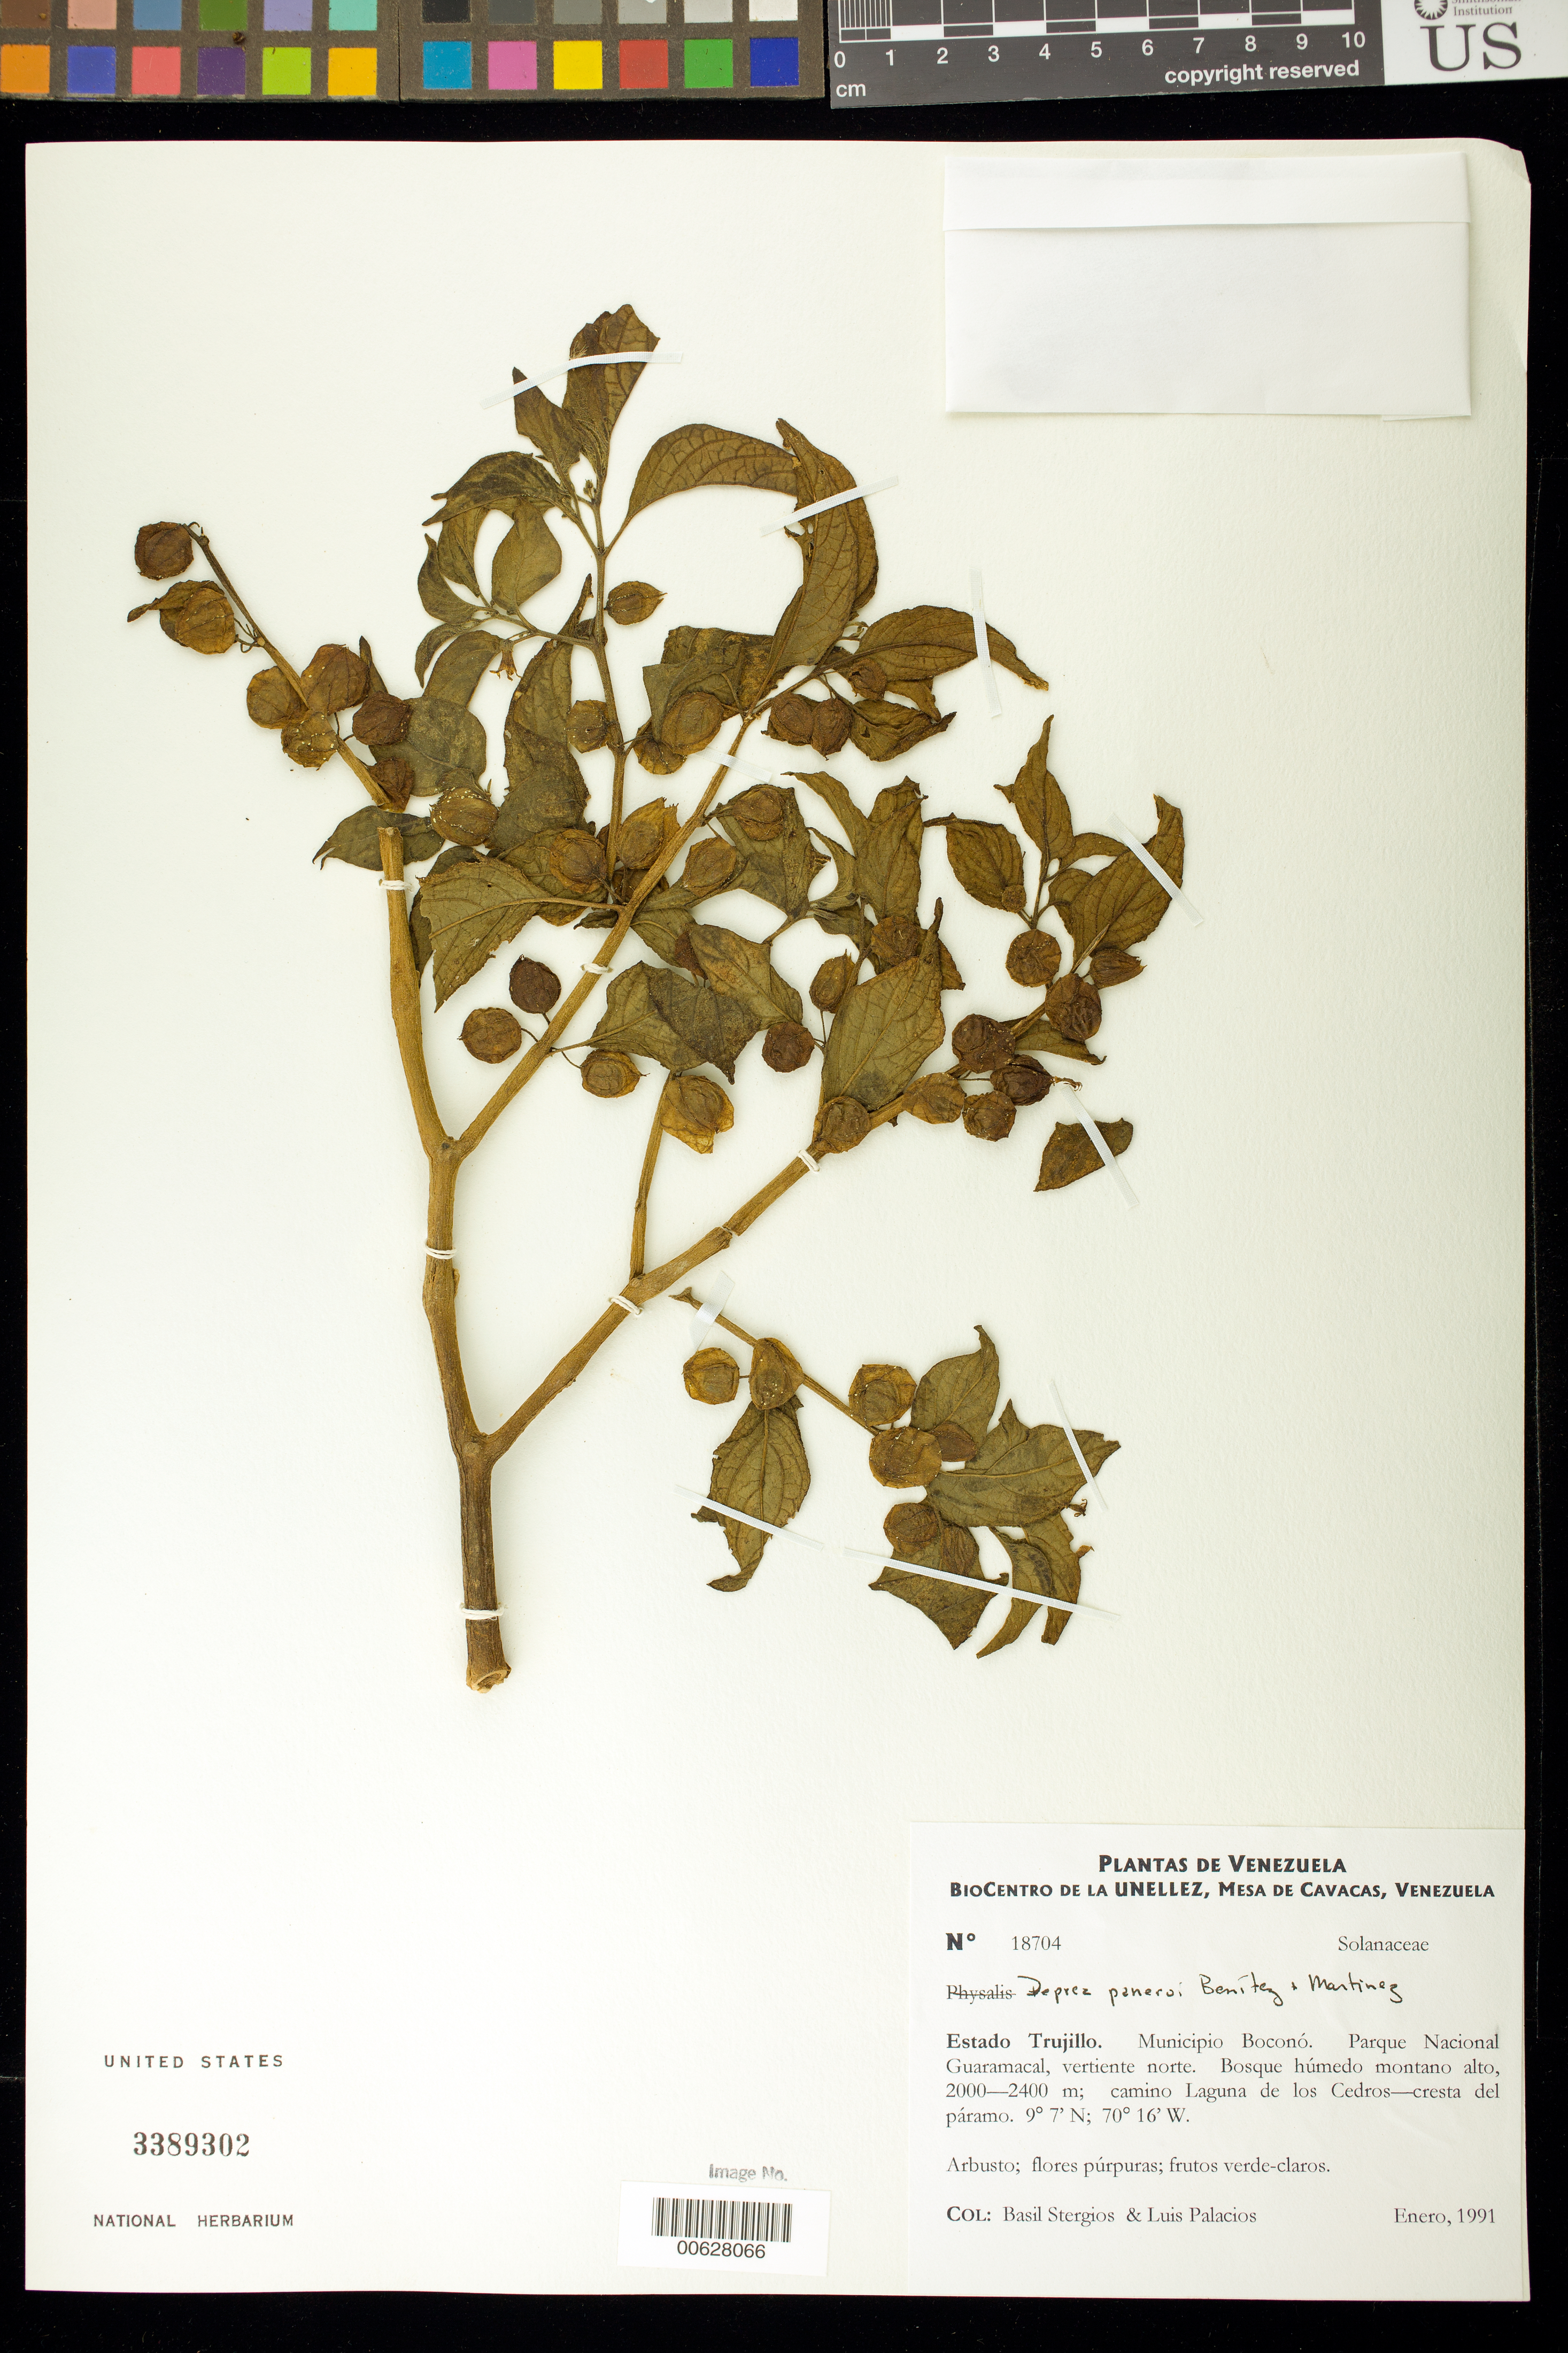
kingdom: Plantae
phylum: Tracheophyta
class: Magnoliopsida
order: Solanales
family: Solanaceae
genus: Deprea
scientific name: Deprea paneroi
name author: Benítez & M. Martinez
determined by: Dorr, L. J., (BOT), Smithsonian Institution - National Museum of Natural History (UNITED STATES)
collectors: B. G. Stergios & L. Palacios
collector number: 18704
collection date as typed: Jan 1991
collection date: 1991-01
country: Venezuela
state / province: Trujillo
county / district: Boconó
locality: Parque Nacional Guaramacal, vertiente N, camino laguna de los Cedros-cresta del páramo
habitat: Bosque húmedo montano alto.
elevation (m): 2000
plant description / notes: PORT, US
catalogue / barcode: US 3389302